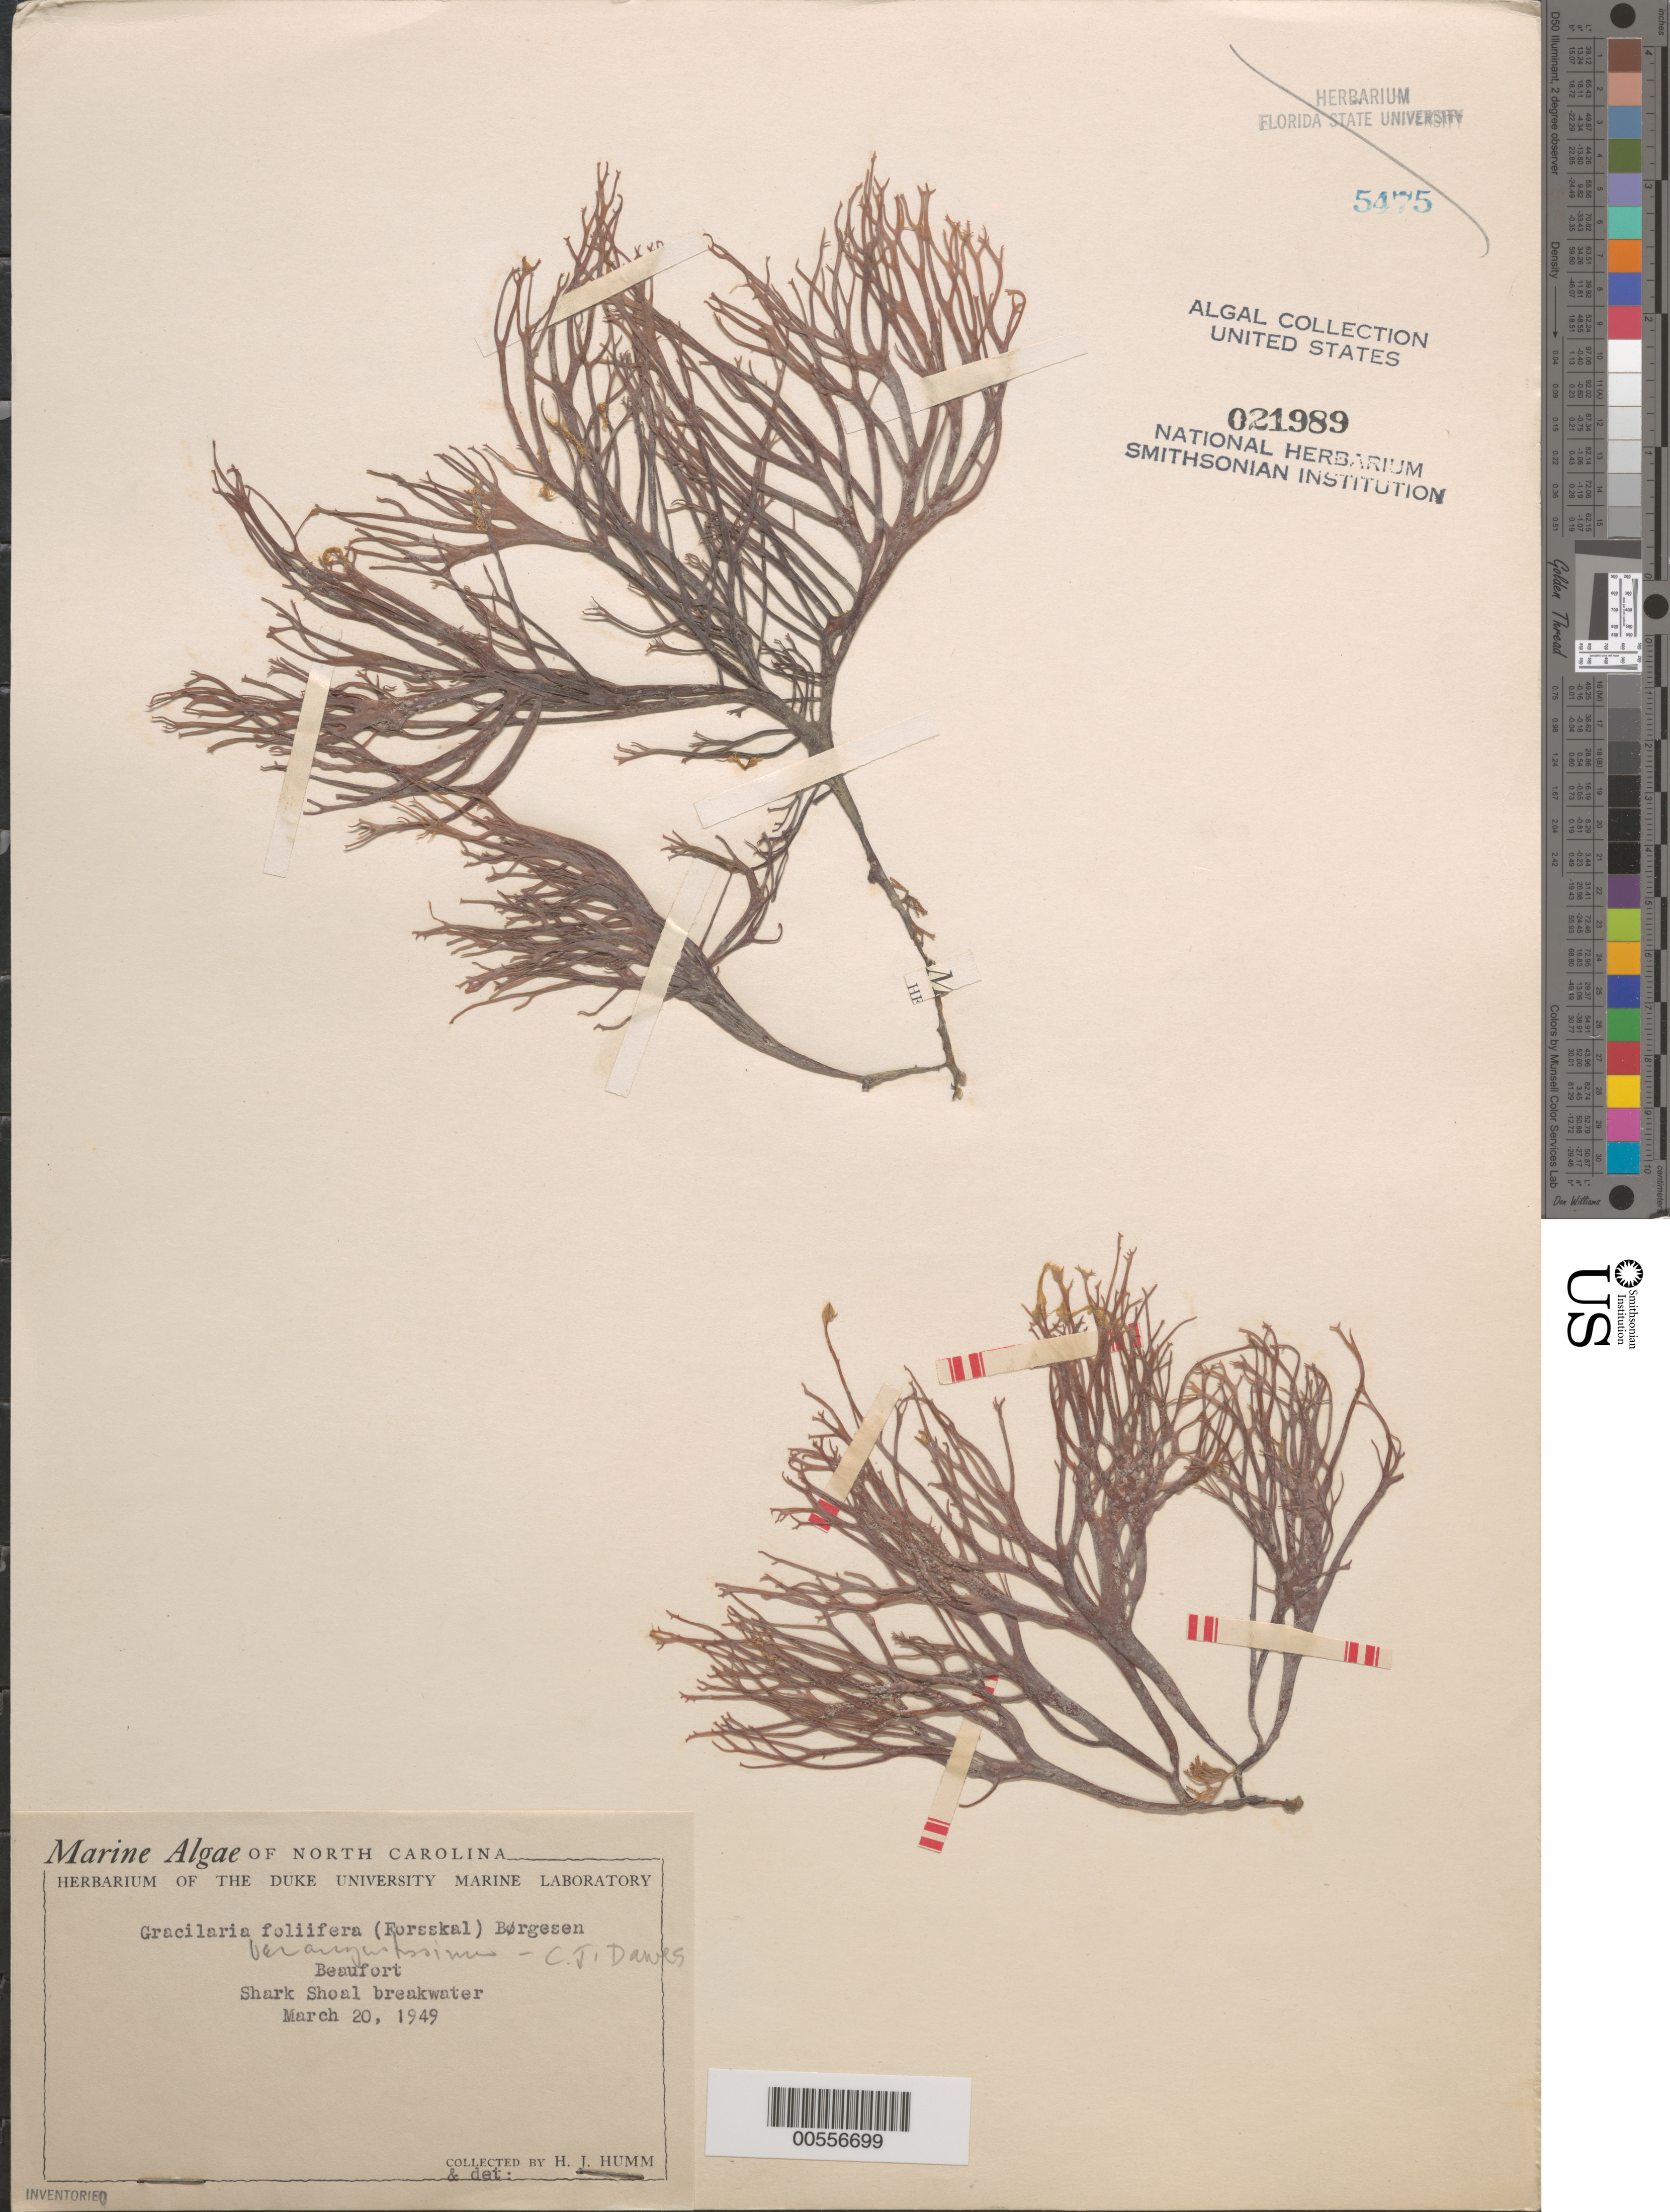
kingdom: Plantae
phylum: Rhodophyta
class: Florideophyceae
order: Gracilariales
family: Gracilariaceae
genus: Gracilaria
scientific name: Gracilaria foliifera var. angustissima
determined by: Dawes, C. J.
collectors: H. J. Humm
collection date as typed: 20 Mar 1949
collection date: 1949-03-20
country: United States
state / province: North Carolina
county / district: Carteret County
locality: Beaufort, Shark Shoal breakwater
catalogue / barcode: US 21989